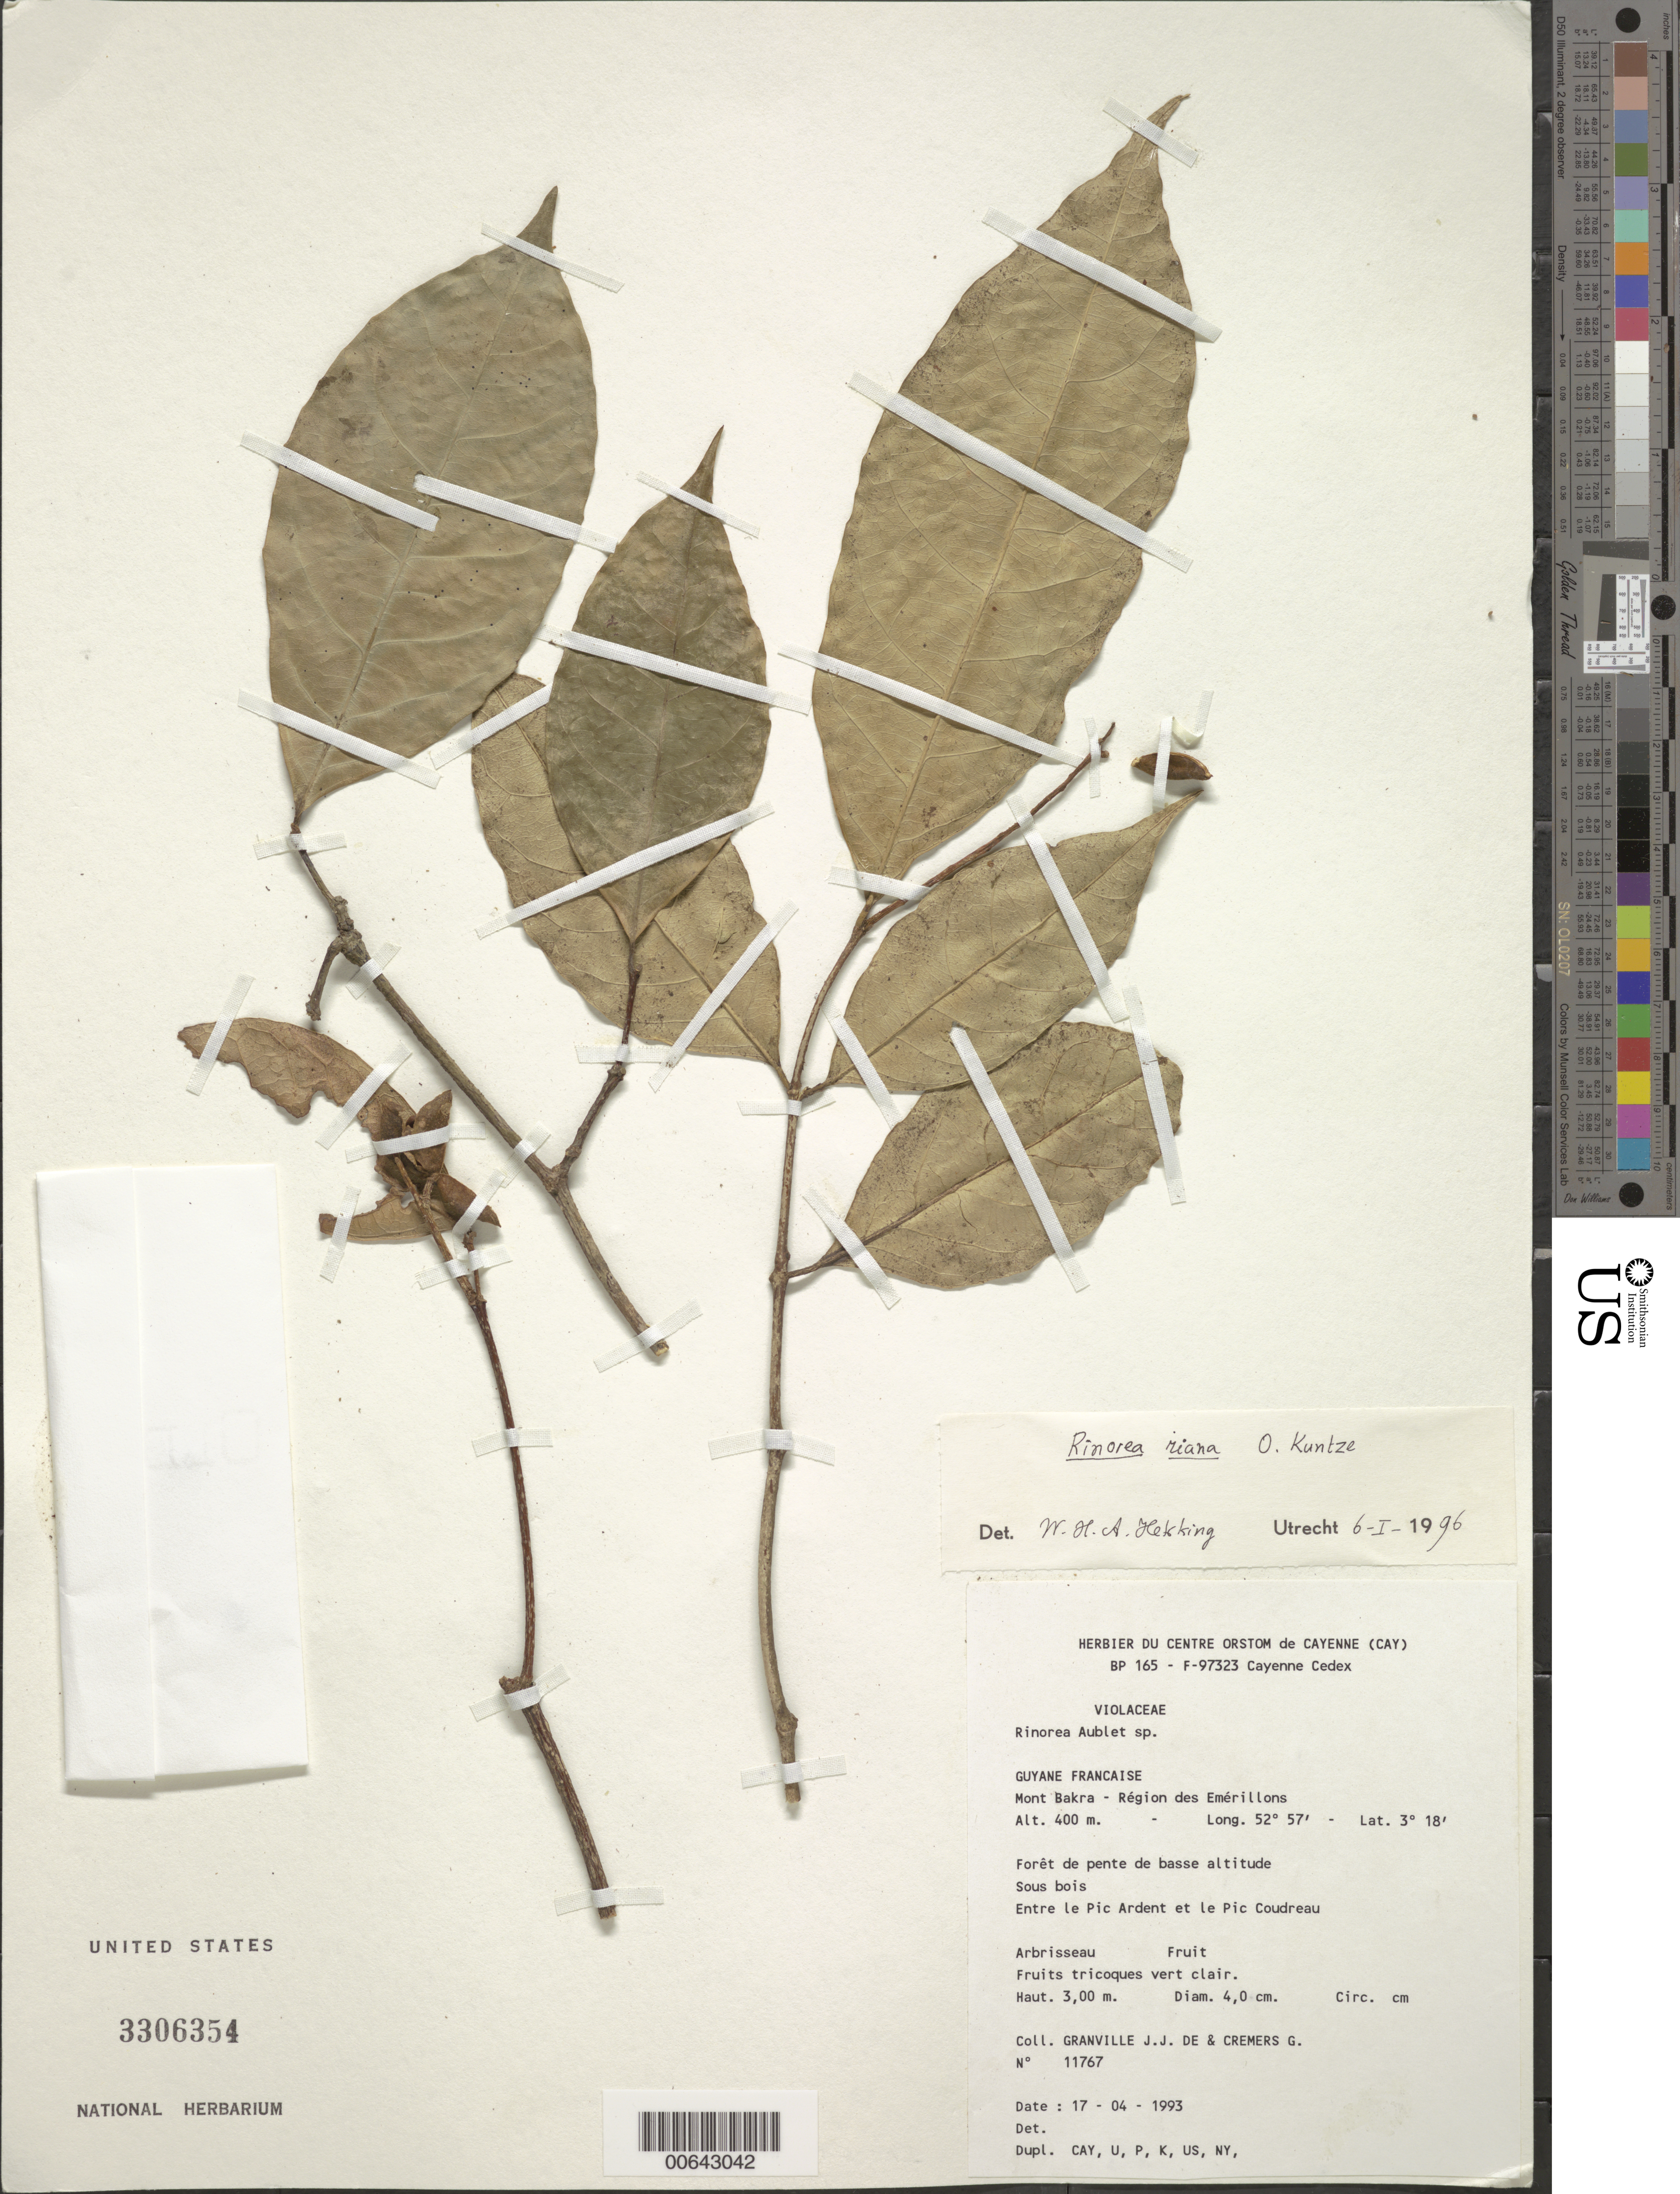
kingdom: Plantae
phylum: Tracheophyta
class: Magnoliopsida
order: Malpighiales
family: Violaceae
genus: Rinorea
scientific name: Rinorea riana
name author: Kuntze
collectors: J.-J. de Granville & G. Cremers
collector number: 11767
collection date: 1993-04-17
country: French Guiana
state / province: Cayenne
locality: Mont Bakra - Région des Emérillons. Entre le Pic Ardent et le Pic Coudreau.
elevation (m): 400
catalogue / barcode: US 3306354